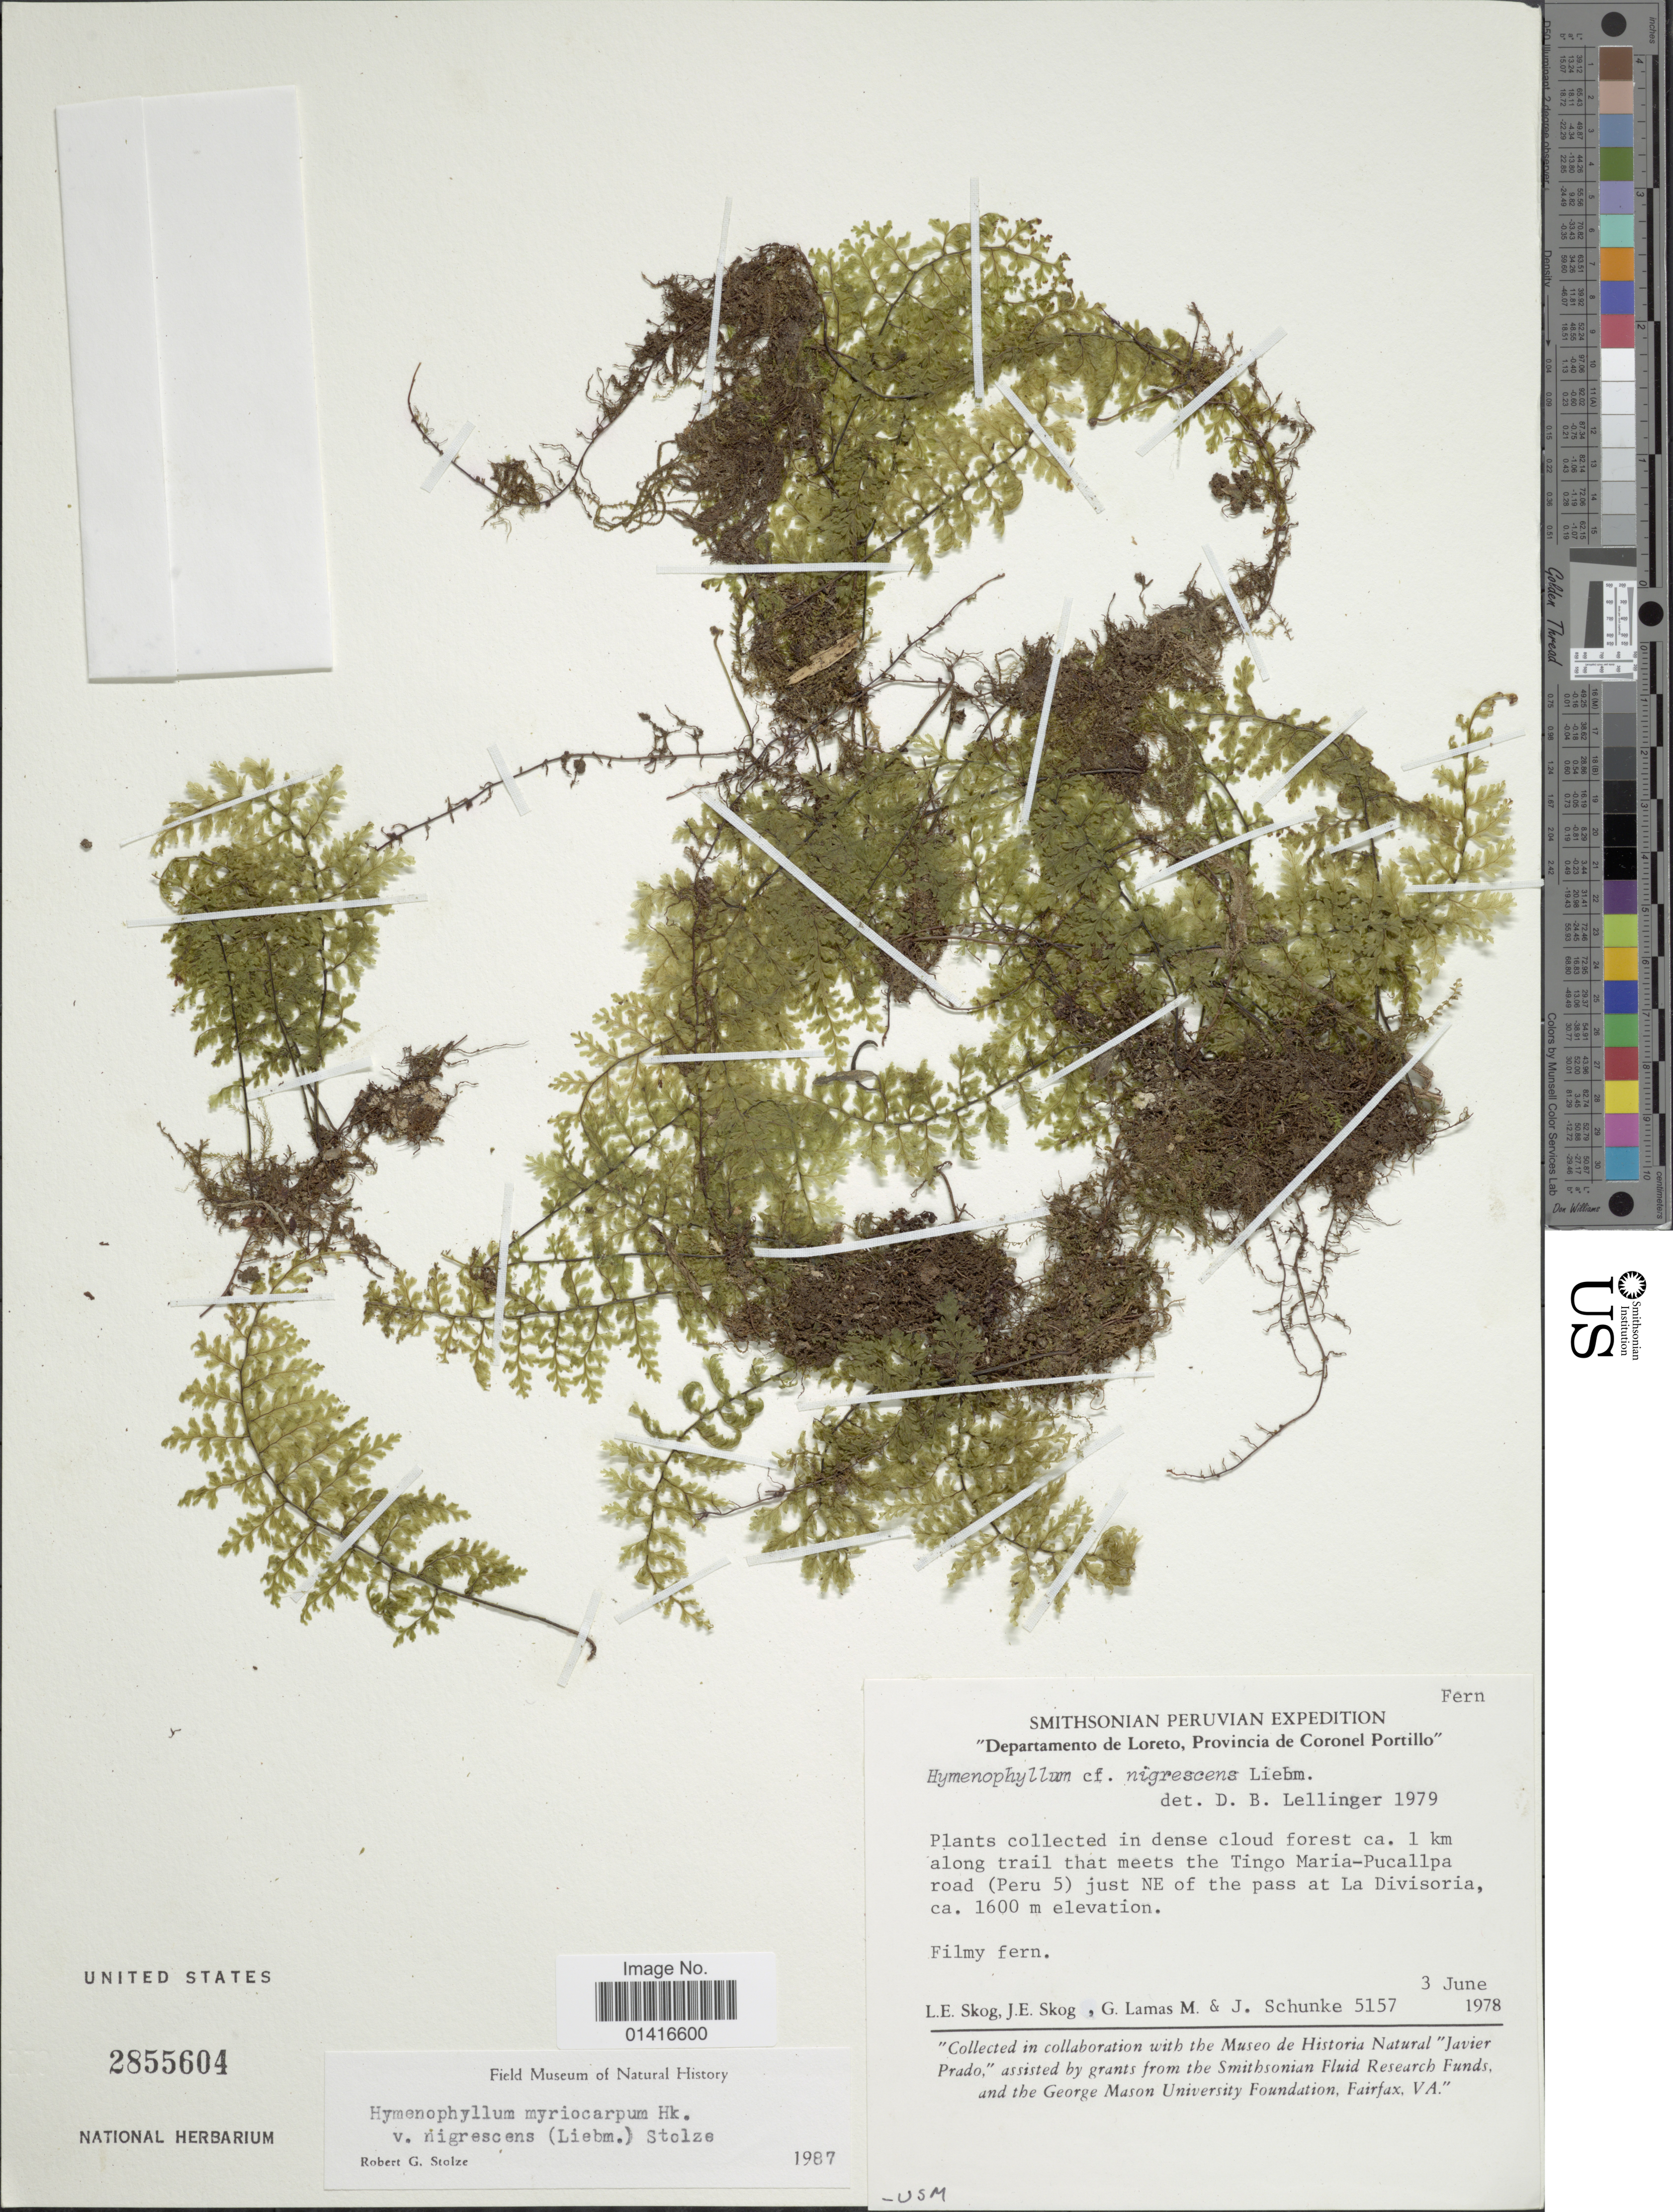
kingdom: Plantae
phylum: Tracheophyta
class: Polypodiopsida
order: Hymenophyllales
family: Hymenophyllaceae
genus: Hymenophyllum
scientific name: Hymenophyllum myriocarpum var. myriocarpum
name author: Hook.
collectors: L. E. Skog, J. E. Skog, G. Lamas M. & J. M. Schunke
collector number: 5157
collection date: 1978-06-03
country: Peru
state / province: Loreto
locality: Provincia de Coronel Portillo. Plants collected in dense cloud forest ca. 1 km along trail that meets the Tingo Maria-Pucallpa road (Peru 5) just NE of the pass at La Divisoria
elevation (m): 1600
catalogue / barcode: US 2855604